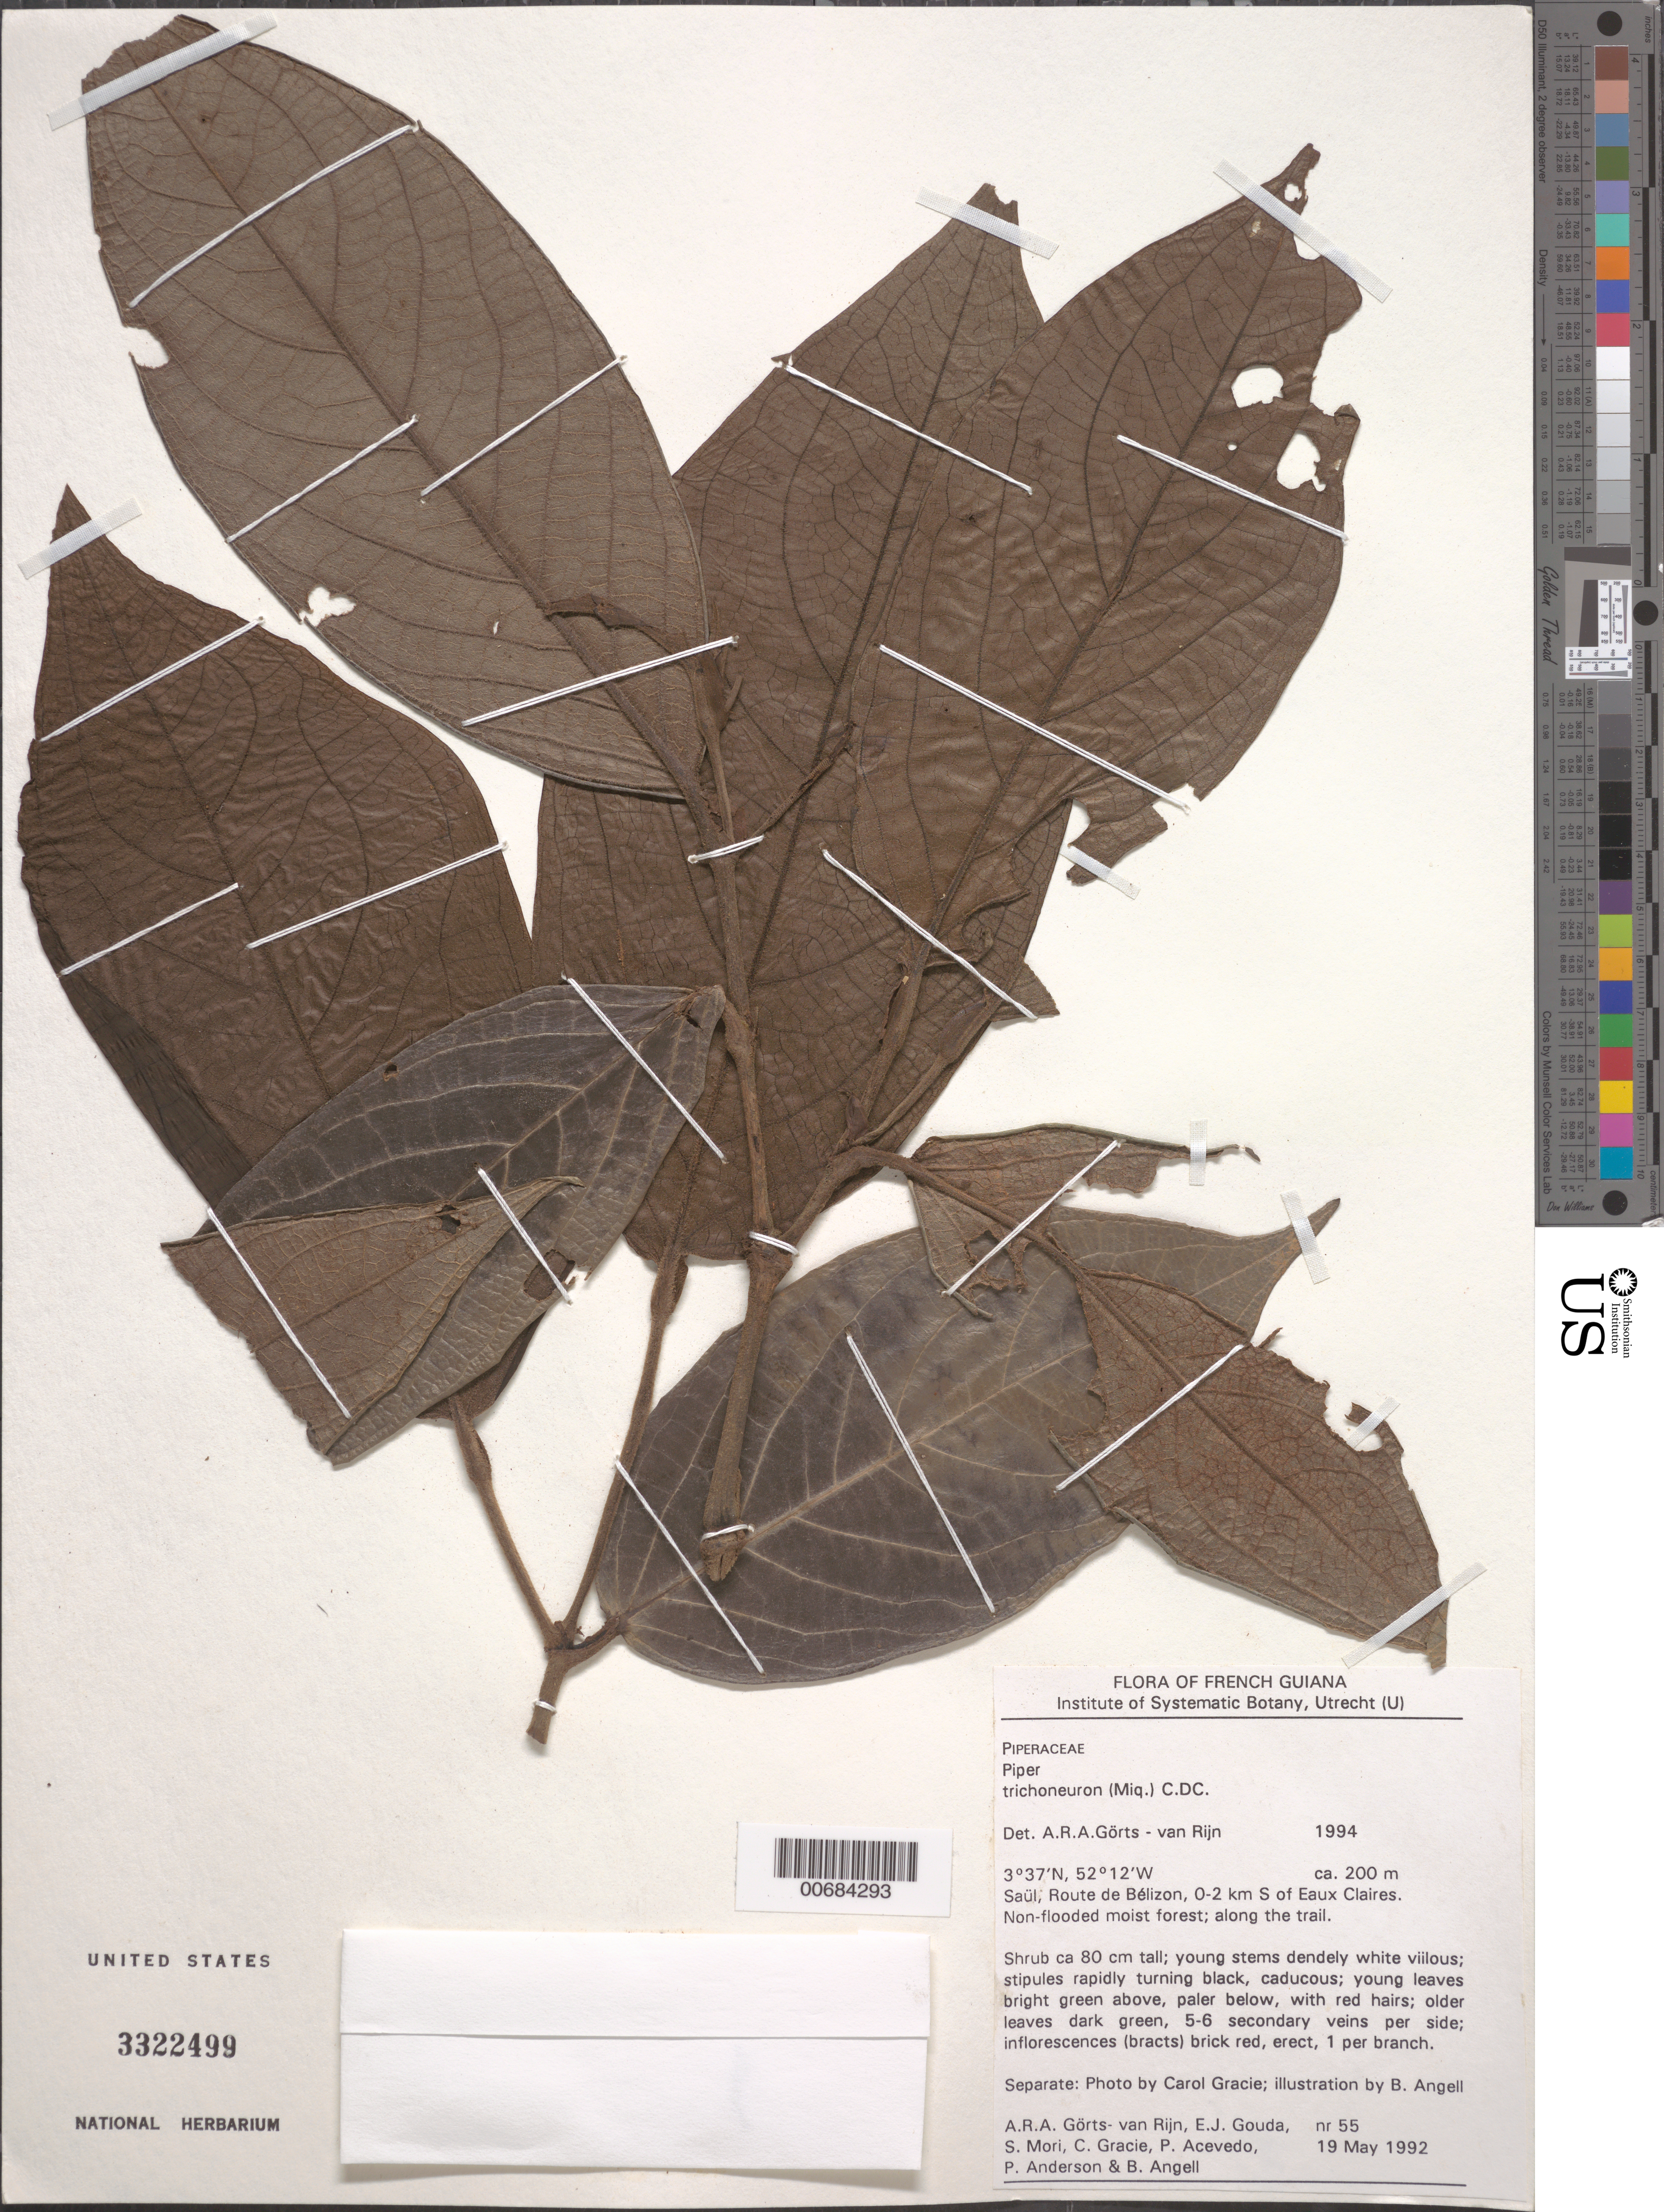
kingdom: Plantae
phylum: Tracheophyta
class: Magnoliopsida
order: Piperales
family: Piperaceae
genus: Piper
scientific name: Piper trichoneuron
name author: (Miq.) C. DC.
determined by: Görts-van Rijn, A. R. A.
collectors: A. .R. A. Görts-van Rijn, E. J. Gouda, S. Mori, C. A. Gracie, P. Acevedo-Rodr., -- Anderson & Bobbi Angell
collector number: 55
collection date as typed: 19-May-92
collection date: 1992-05-19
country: French Guiana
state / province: Saint-Laurent-du-Maroni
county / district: Saül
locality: Route de Bélizon, 0-2 km S of Eaux Claires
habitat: Non-flooded moist forest; along the trail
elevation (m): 200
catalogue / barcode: US 3322499